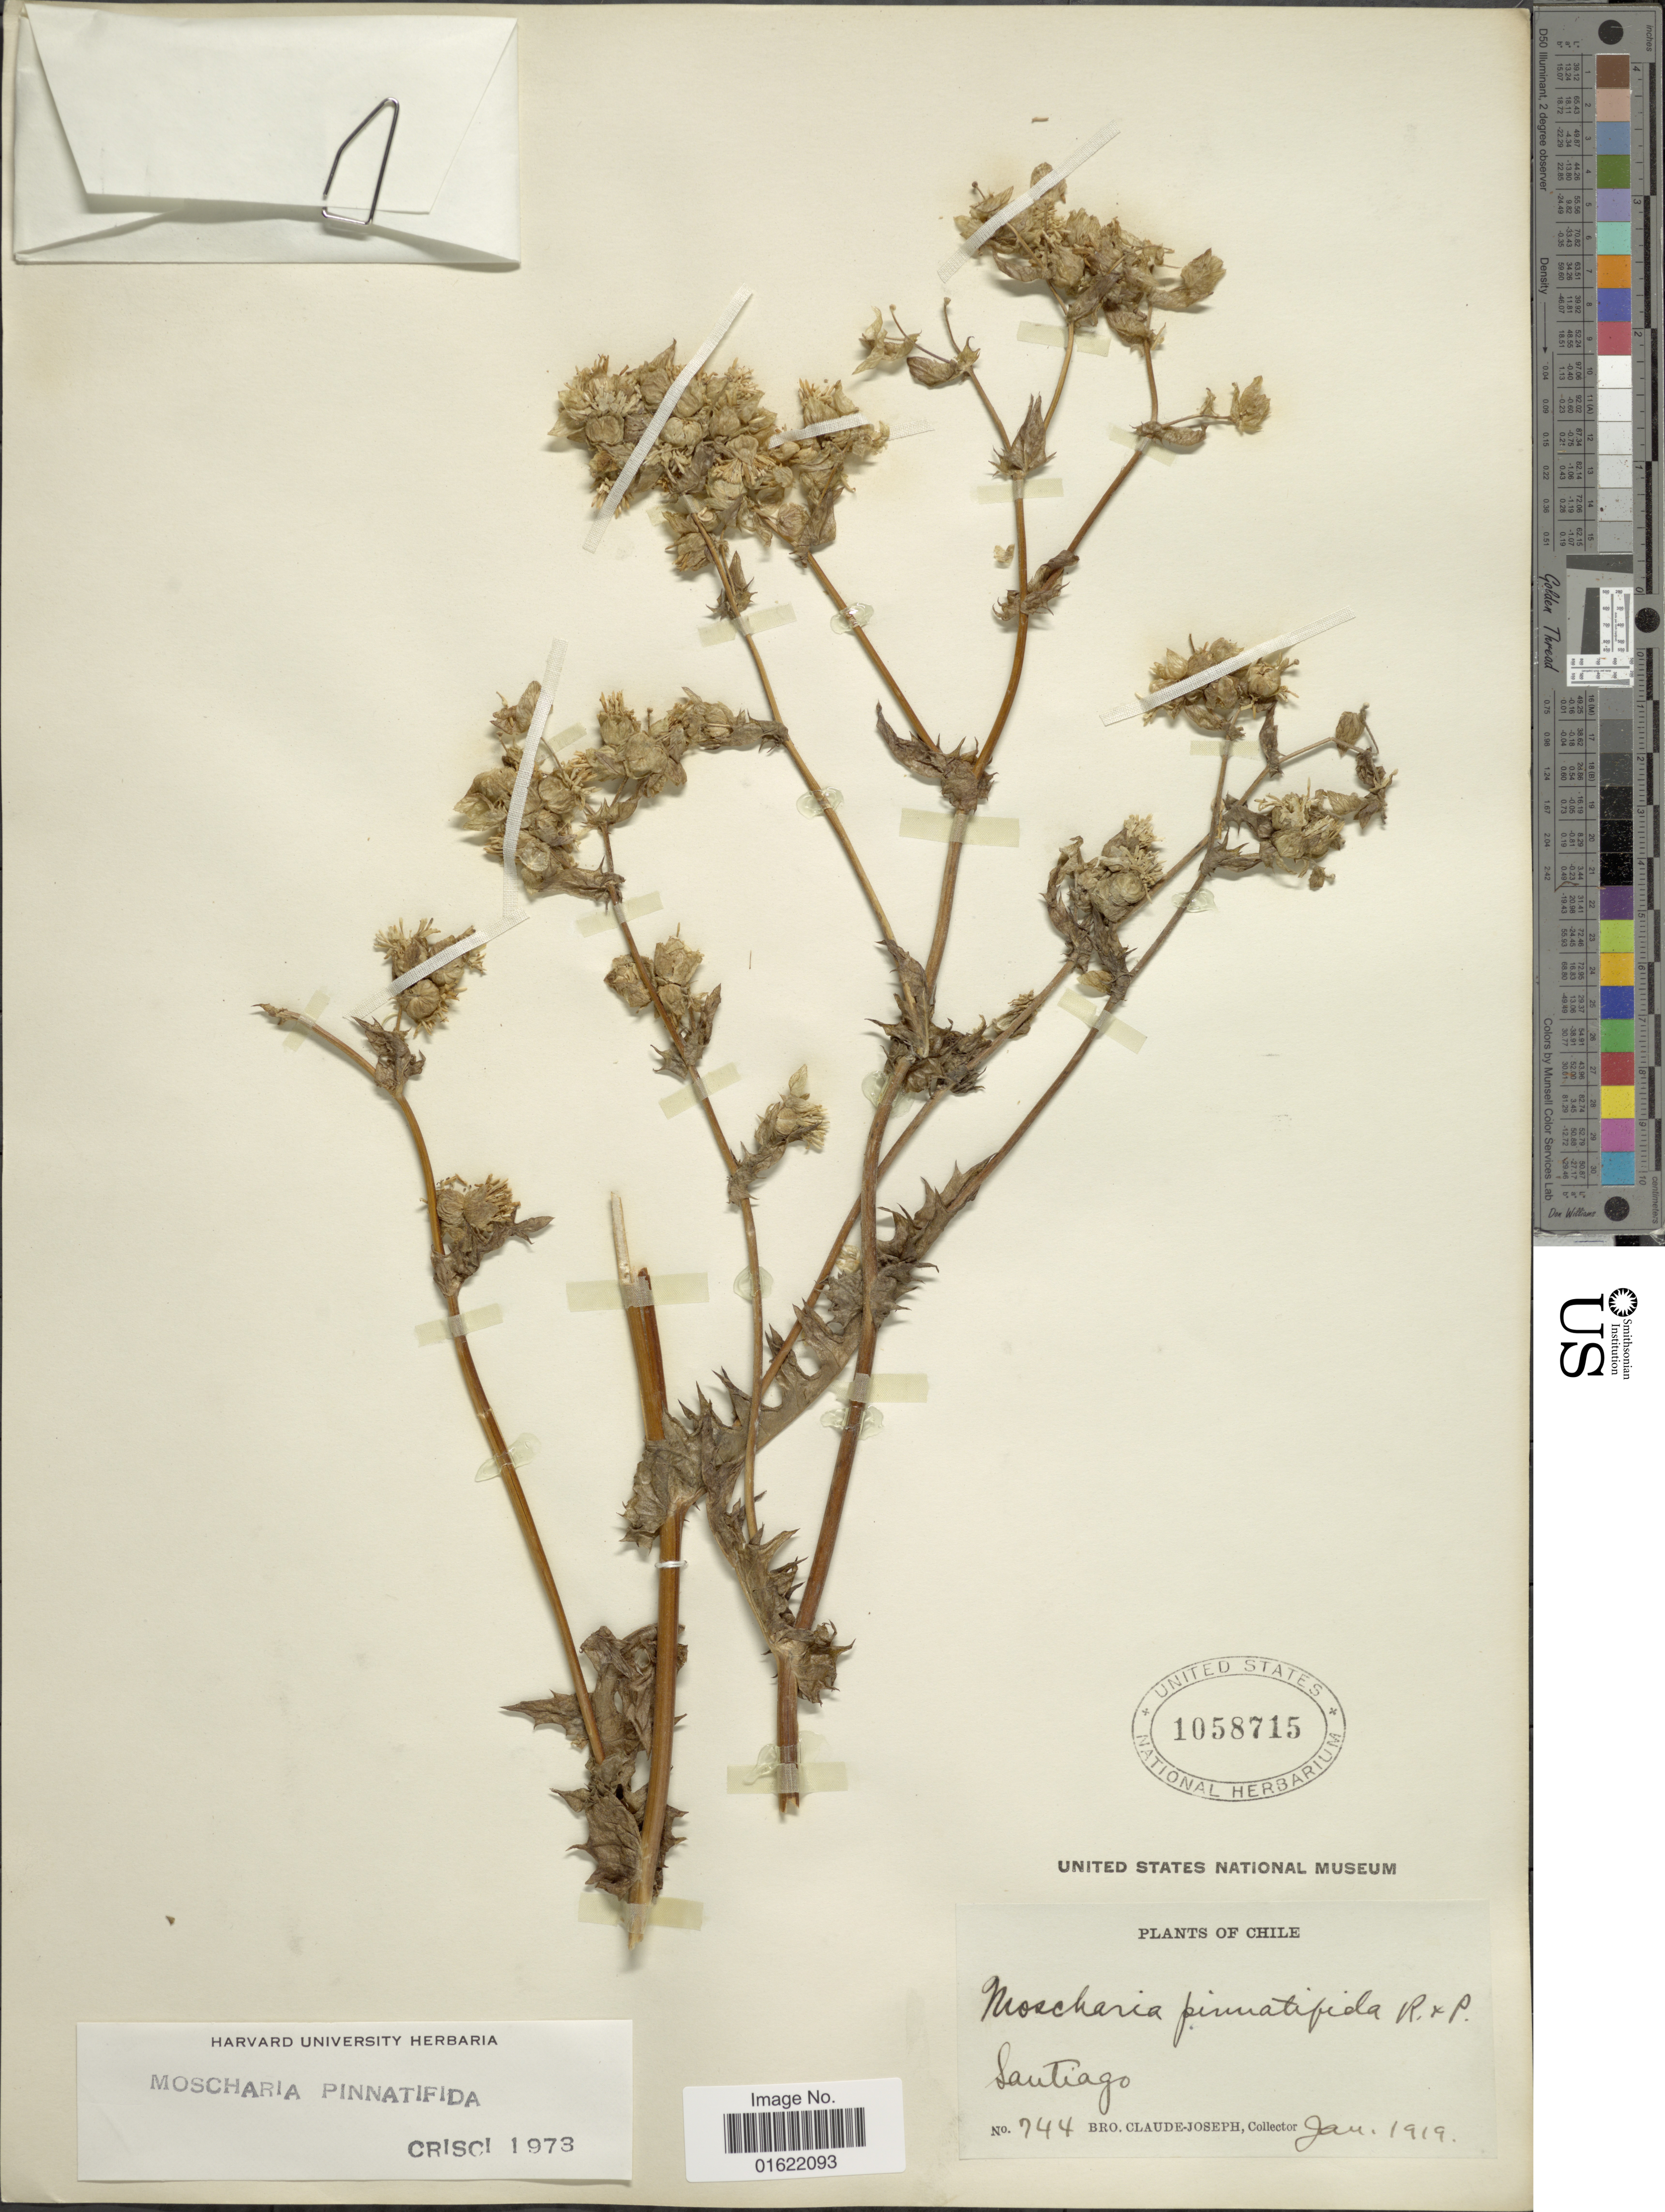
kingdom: Plantae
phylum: Tracheophyta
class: Magnoliopsida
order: Asterales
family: Asteraceae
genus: Moscharia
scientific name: Moscharia pinnatifida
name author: Ruiz & Pav.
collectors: Bro. Claude-Joseph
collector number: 744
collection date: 1919-01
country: Chile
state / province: Región Metropolitana (RM)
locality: Santiago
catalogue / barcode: US 1058715